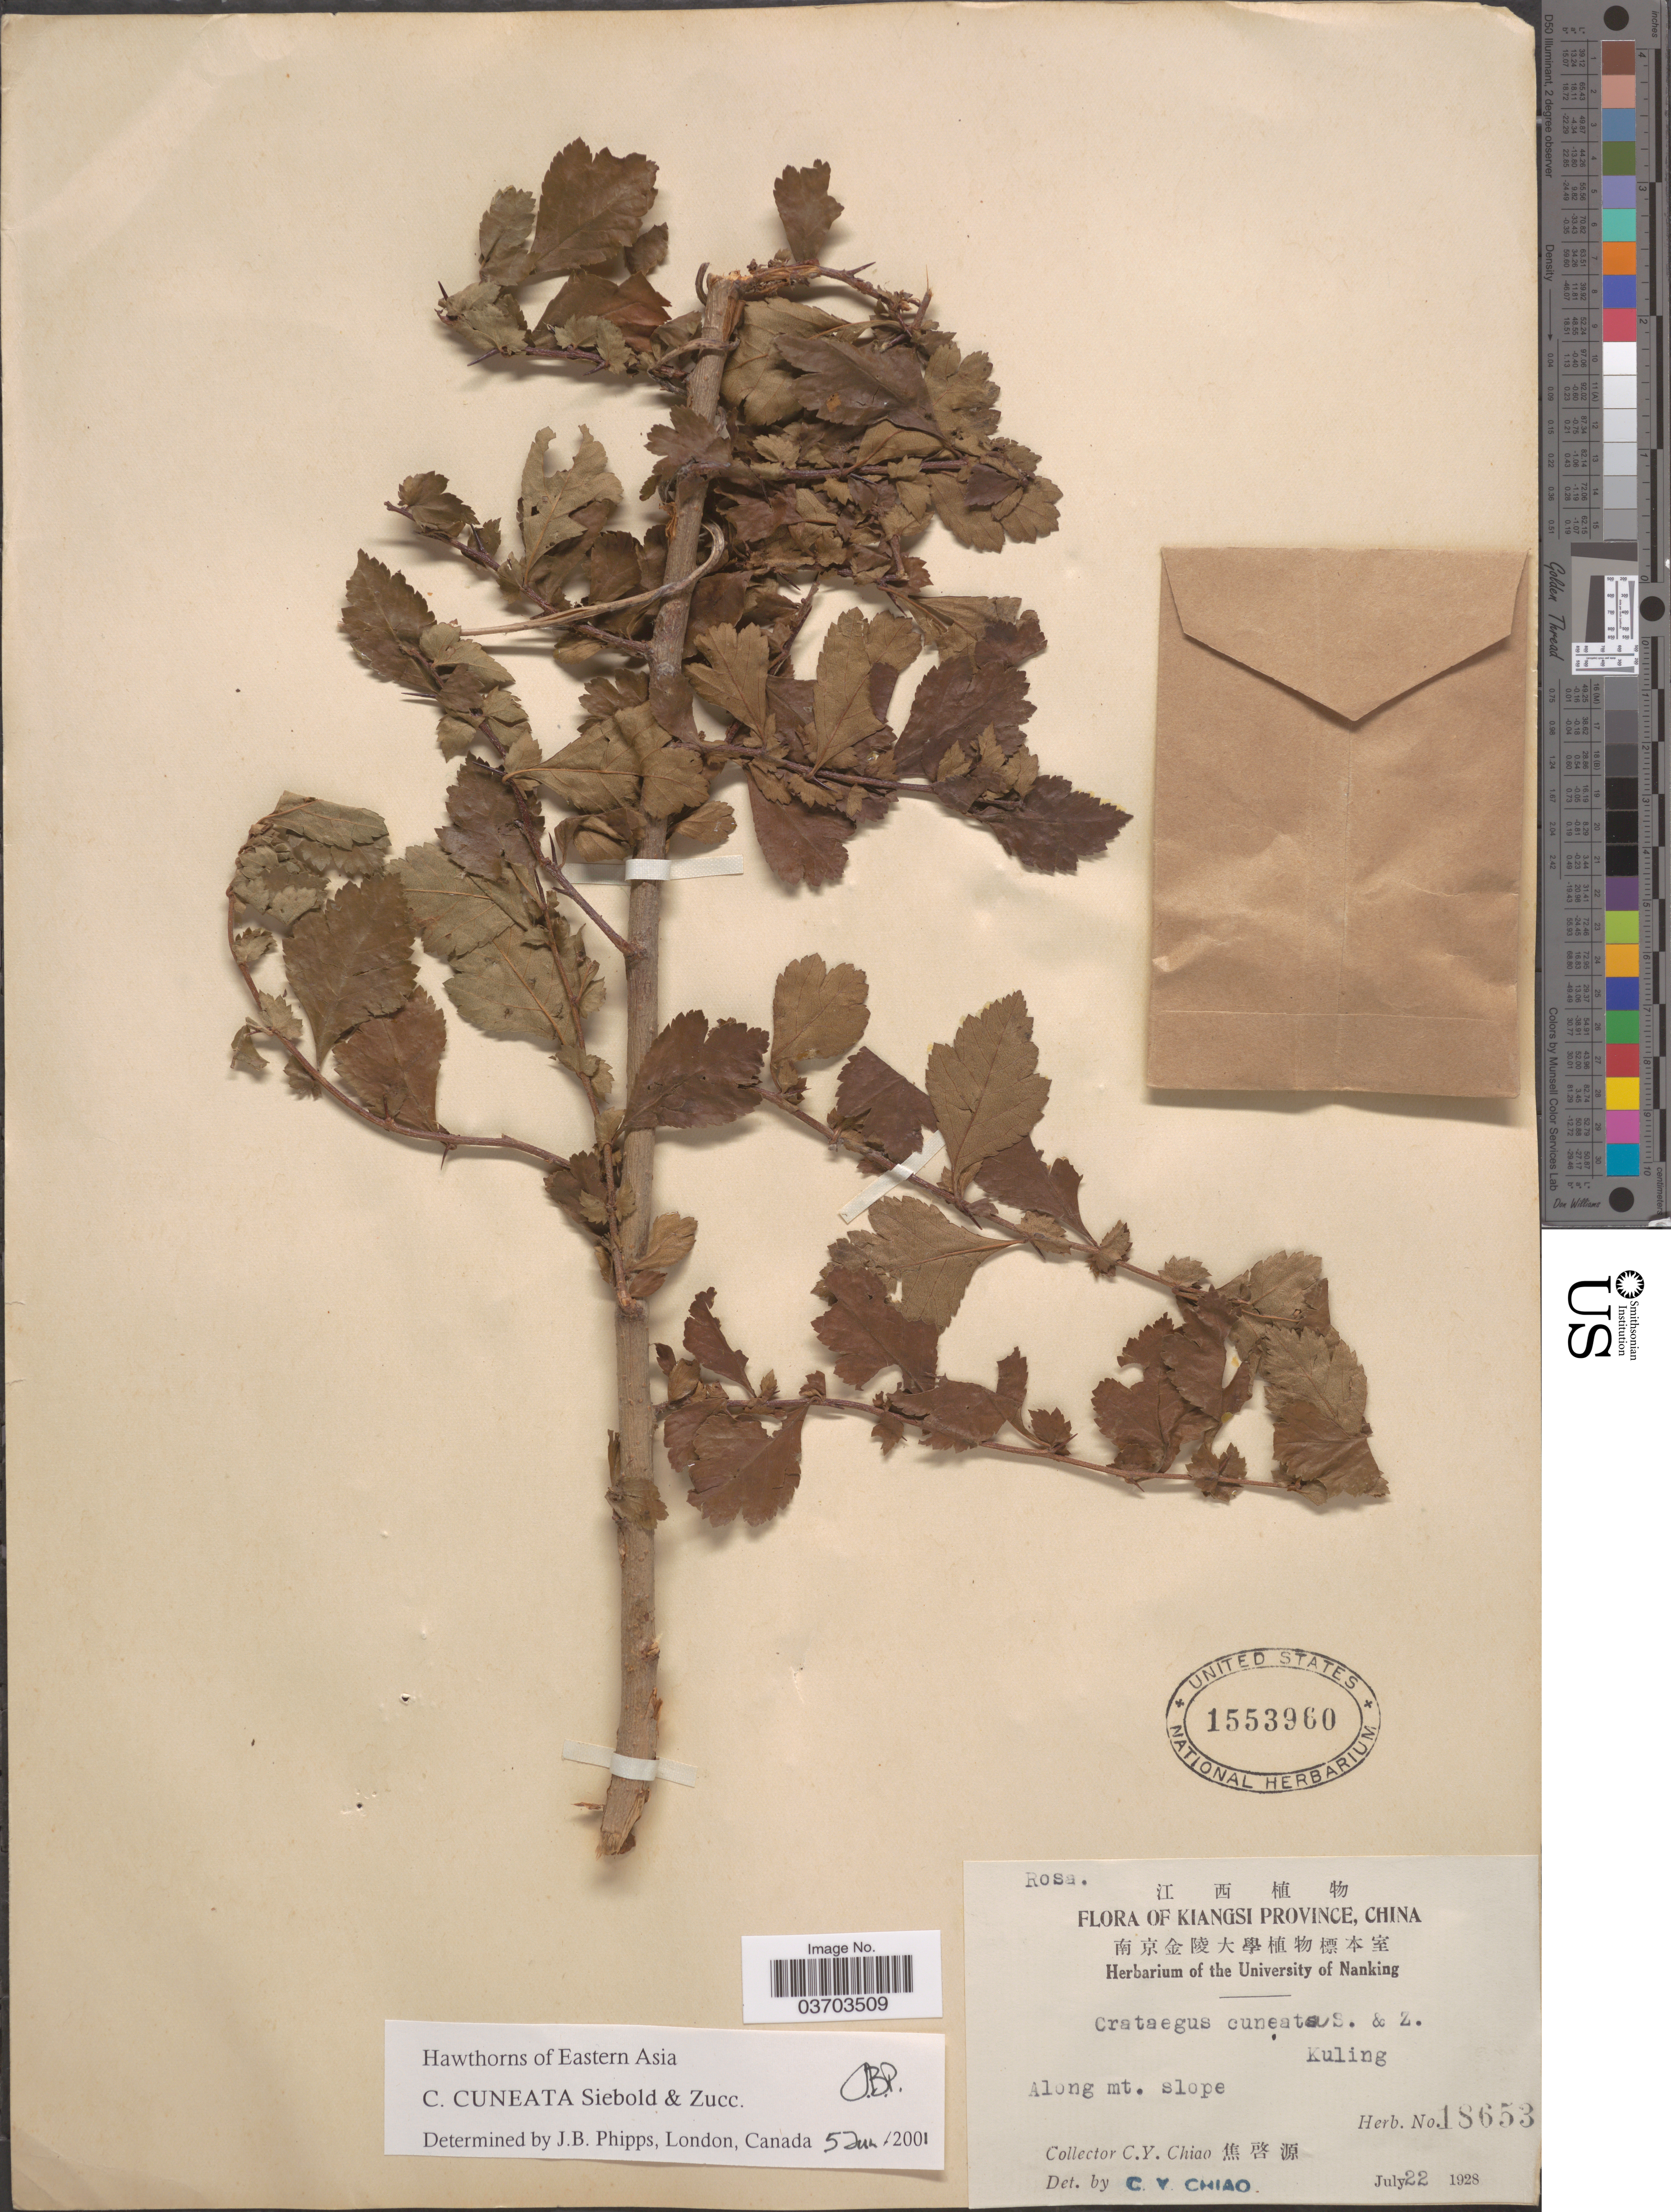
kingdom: Plantae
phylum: Tracheophyta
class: Magnoliopsida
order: Rosales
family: Rosaceae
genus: Crataegus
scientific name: Crataegus cuneata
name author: Siebold & Zucc.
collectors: C. Y. Chiao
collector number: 18653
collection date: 1928-07-22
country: China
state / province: Jiangxi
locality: Kiangsi Province. Along mt. slope Kuling.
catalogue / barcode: US 1553960